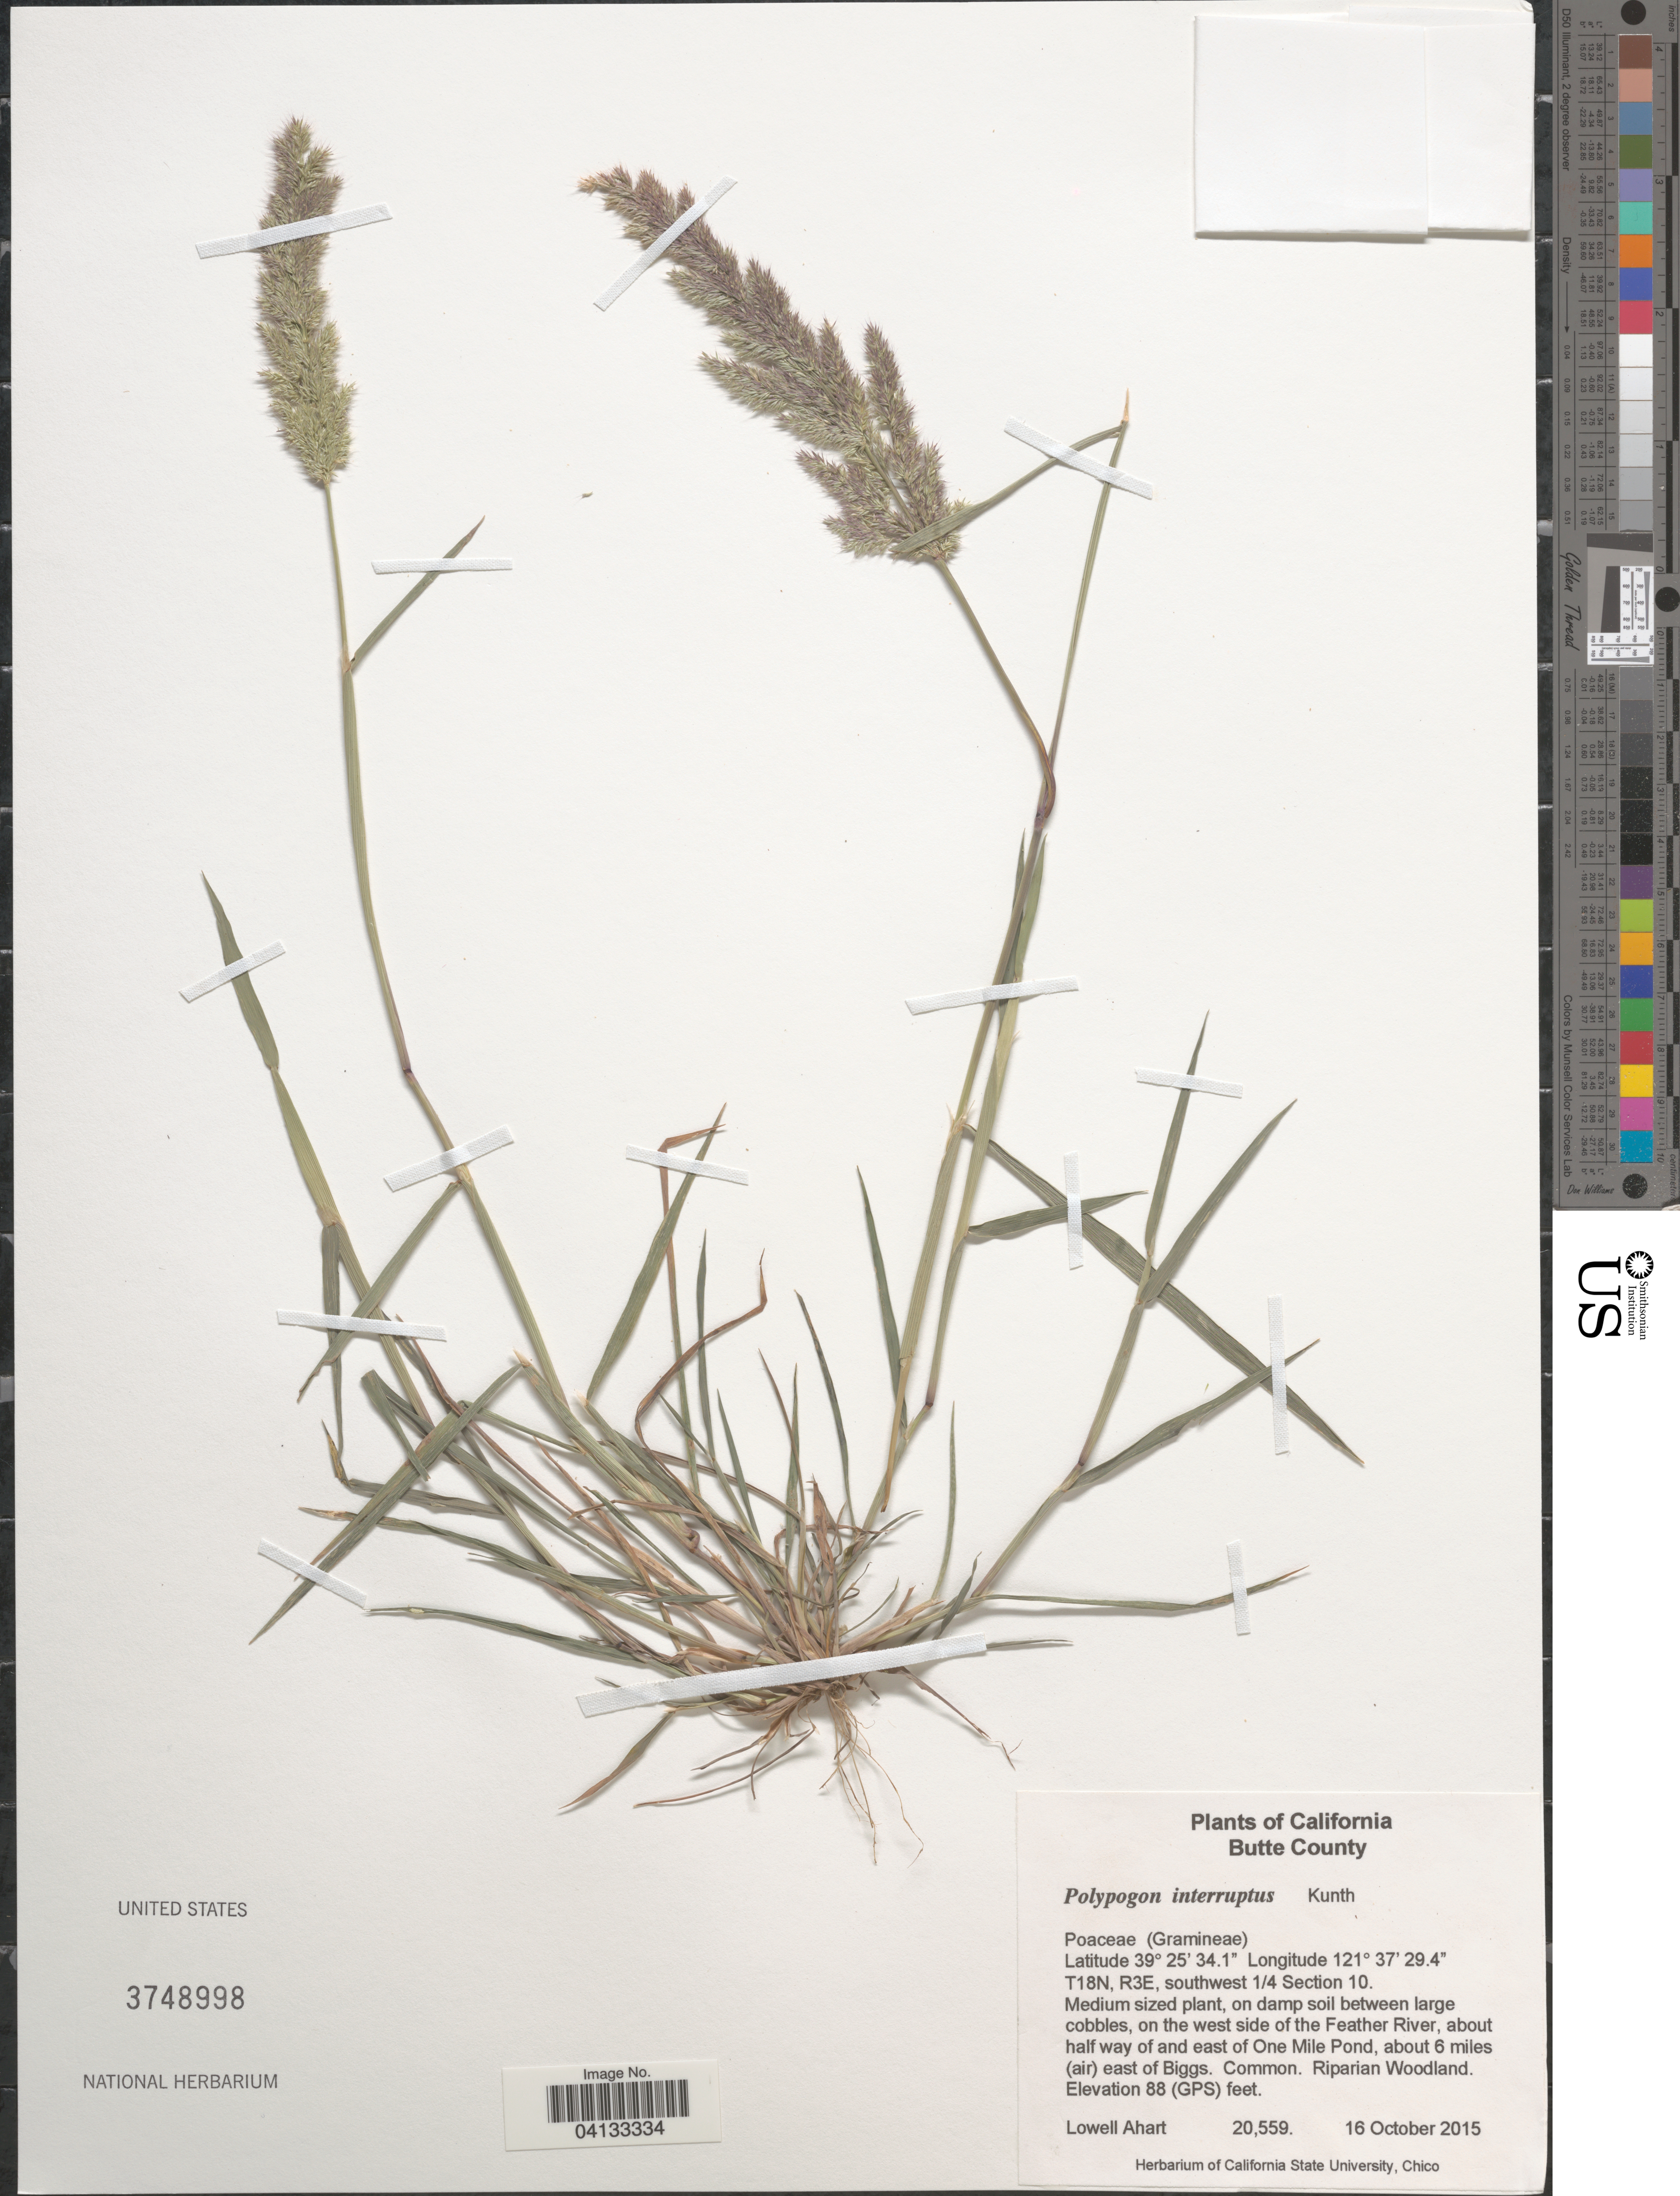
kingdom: Plantae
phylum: Tracheophyta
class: Liliopsida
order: Poales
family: Poaceae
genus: Polypogon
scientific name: Polypogon interruptus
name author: Kunth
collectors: L. Ahart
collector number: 20559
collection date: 2015-10-16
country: United States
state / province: California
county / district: Butte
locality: Butte County. T18N, R3E, southwest 1/4 Section 10. On the west side of the Feather River, about half way of and east of One Mile Pond, about 6 miles (air) east of Biggs.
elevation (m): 27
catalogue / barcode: US 3748998